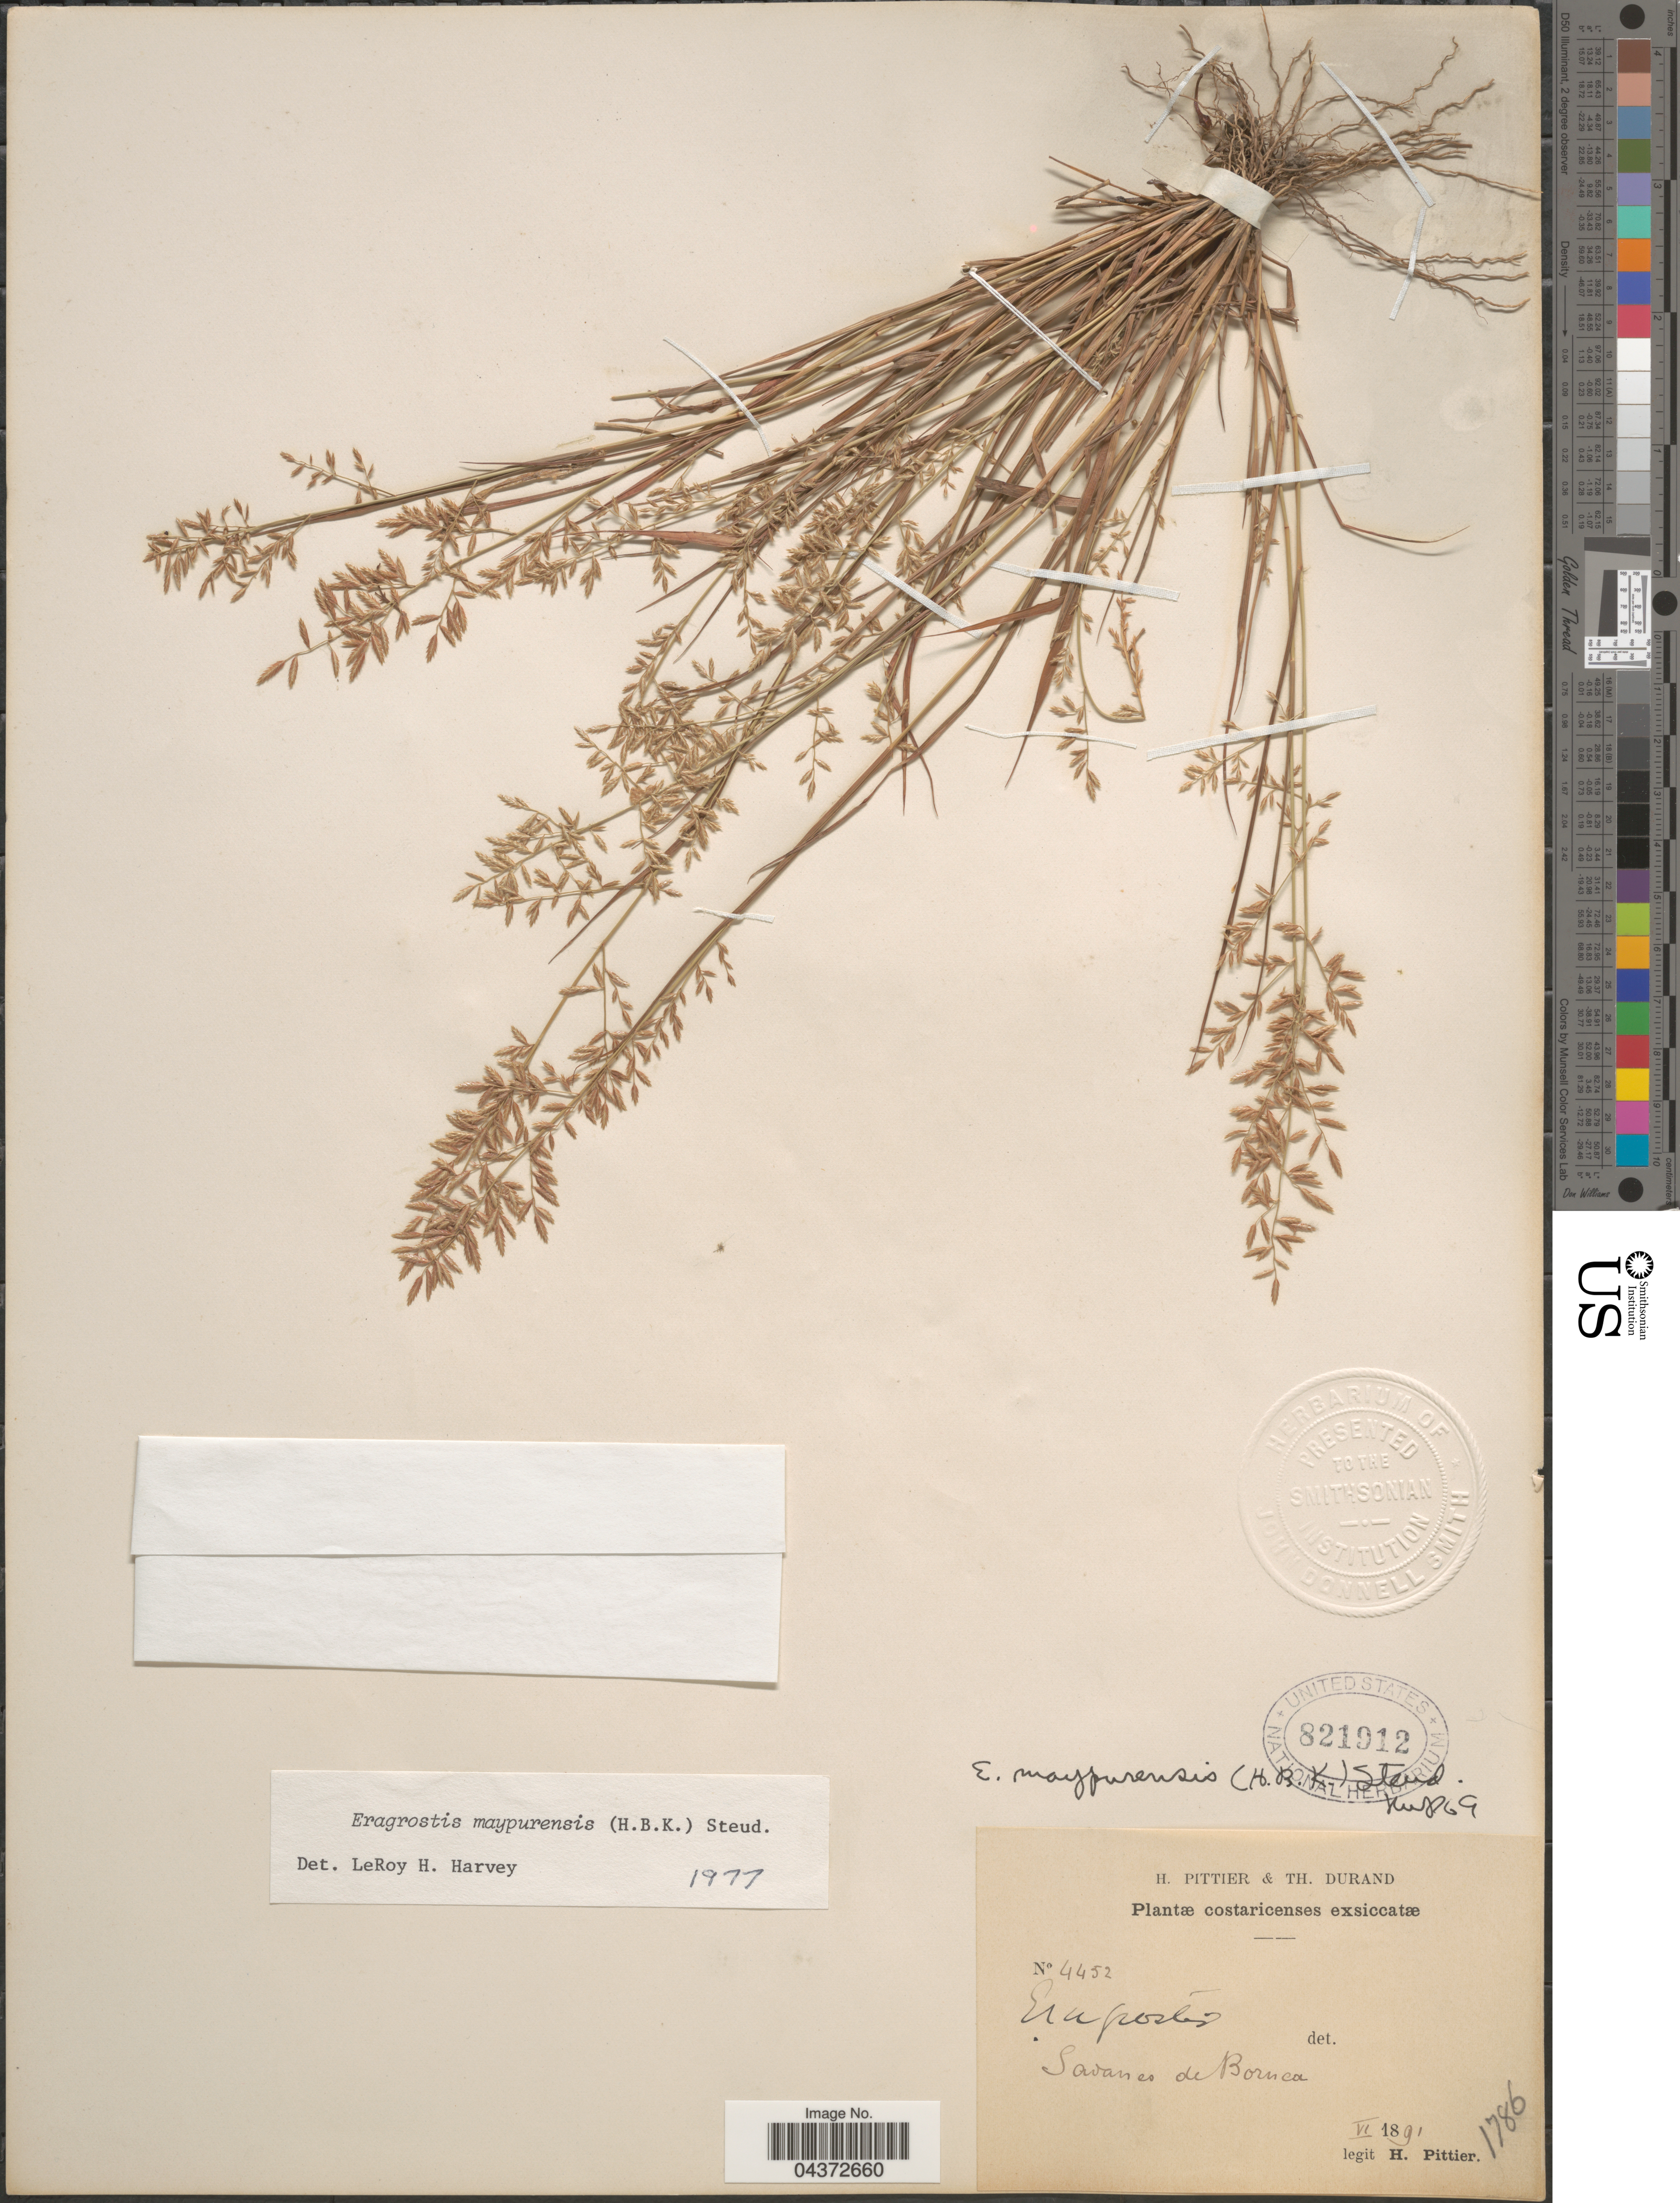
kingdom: Plantae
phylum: Tracheophyta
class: Liliopsida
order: Poales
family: Poaceae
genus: Eragrostis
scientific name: Eragrostis maypurensis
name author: (Kunth) Steud.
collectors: H. F. Pittier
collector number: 4452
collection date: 1891-06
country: Costa Rica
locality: Savanes de Boruca.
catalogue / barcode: US 821912